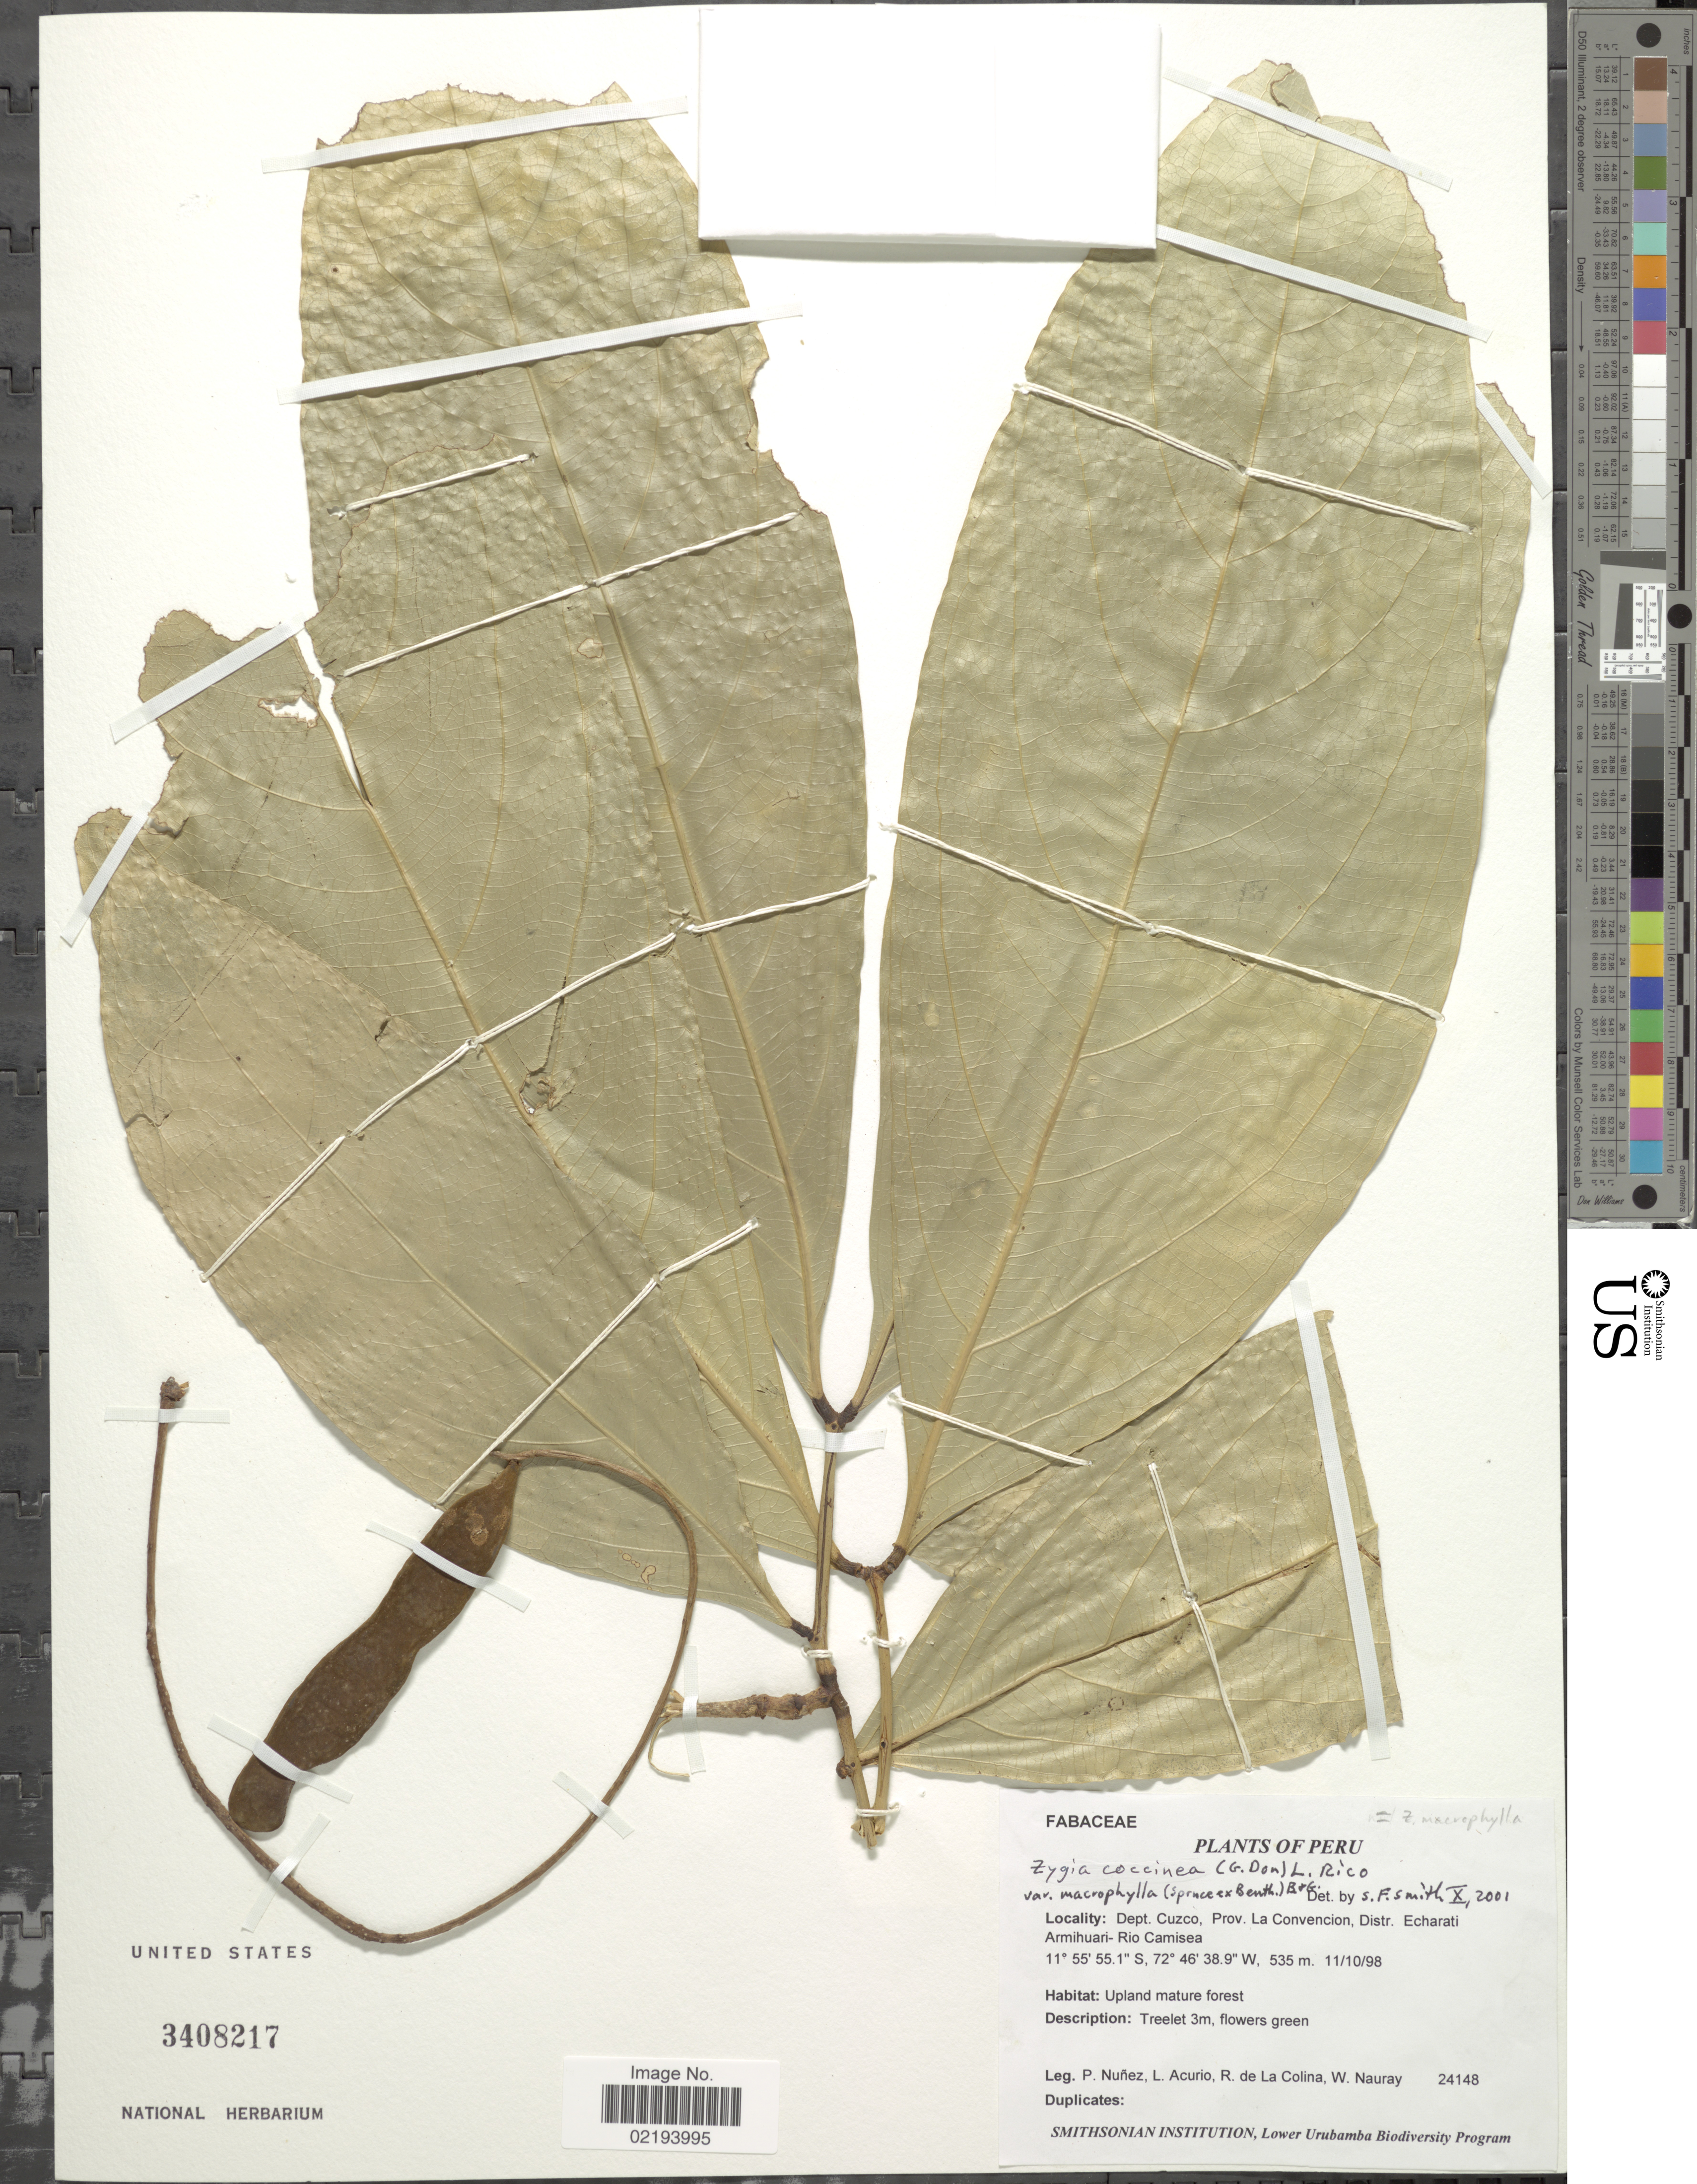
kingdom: Plantae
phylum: Tracheophyta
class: Magnoliopsida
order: Fabales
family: Fabaceae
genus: Zygia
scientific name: Zygia coccinea var. macrophylla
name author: (Benth.) Barneby & J.W. Grimes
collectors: P. Nuñez V., L. Acurio, R. de La Colina & W. Nauray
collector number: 24148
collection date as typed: Transcribed d/m/y: 11/10/98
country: Peru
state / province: Cusco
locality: Depto. Cuzco, Prov. La Convencion, Distr. Echarati Amihuari-Rio Camisea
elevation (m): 535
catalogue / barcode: US 3408217